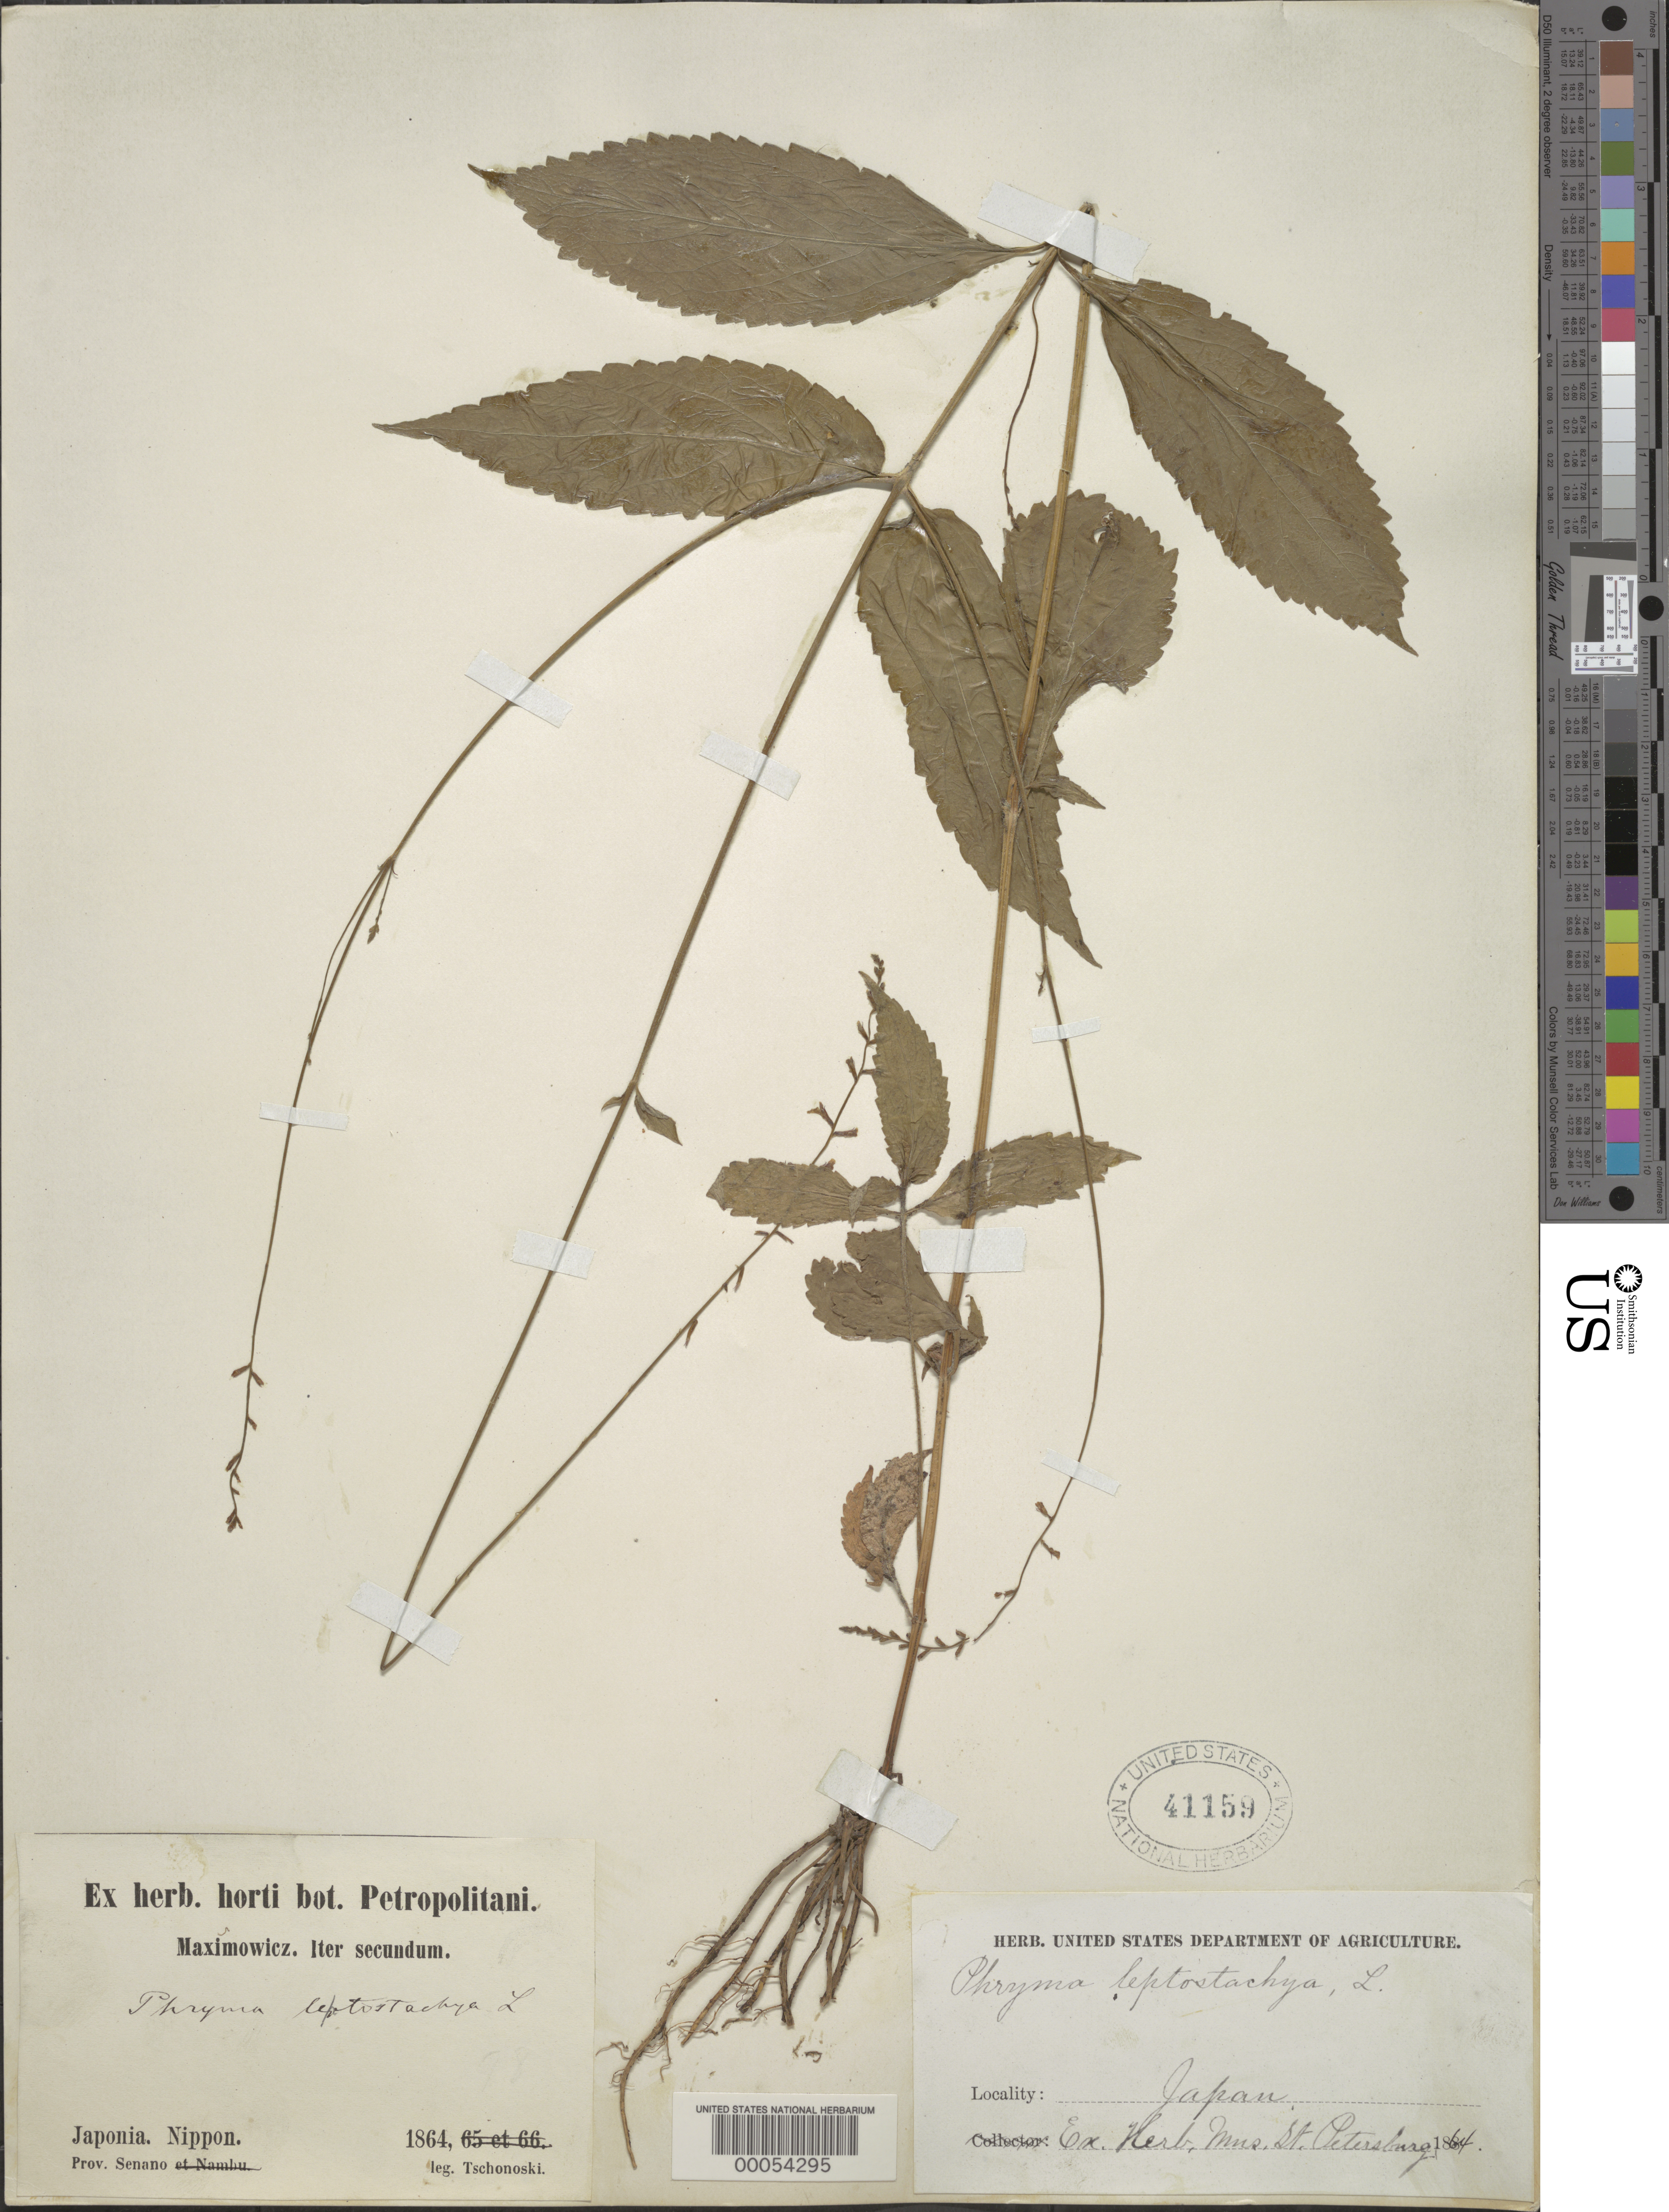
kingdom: Plantae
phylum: Tracheophyta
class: Magnoliopsida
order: Lamiales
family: Phrymaceae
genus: Phryma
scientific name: Phryma leptostachya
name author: L.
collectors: S. Tschonoski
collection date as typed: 1864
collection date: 1864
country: Japan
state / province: Nagano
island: Honshu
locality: Shinano ["Senano"]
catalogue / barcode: US 41159